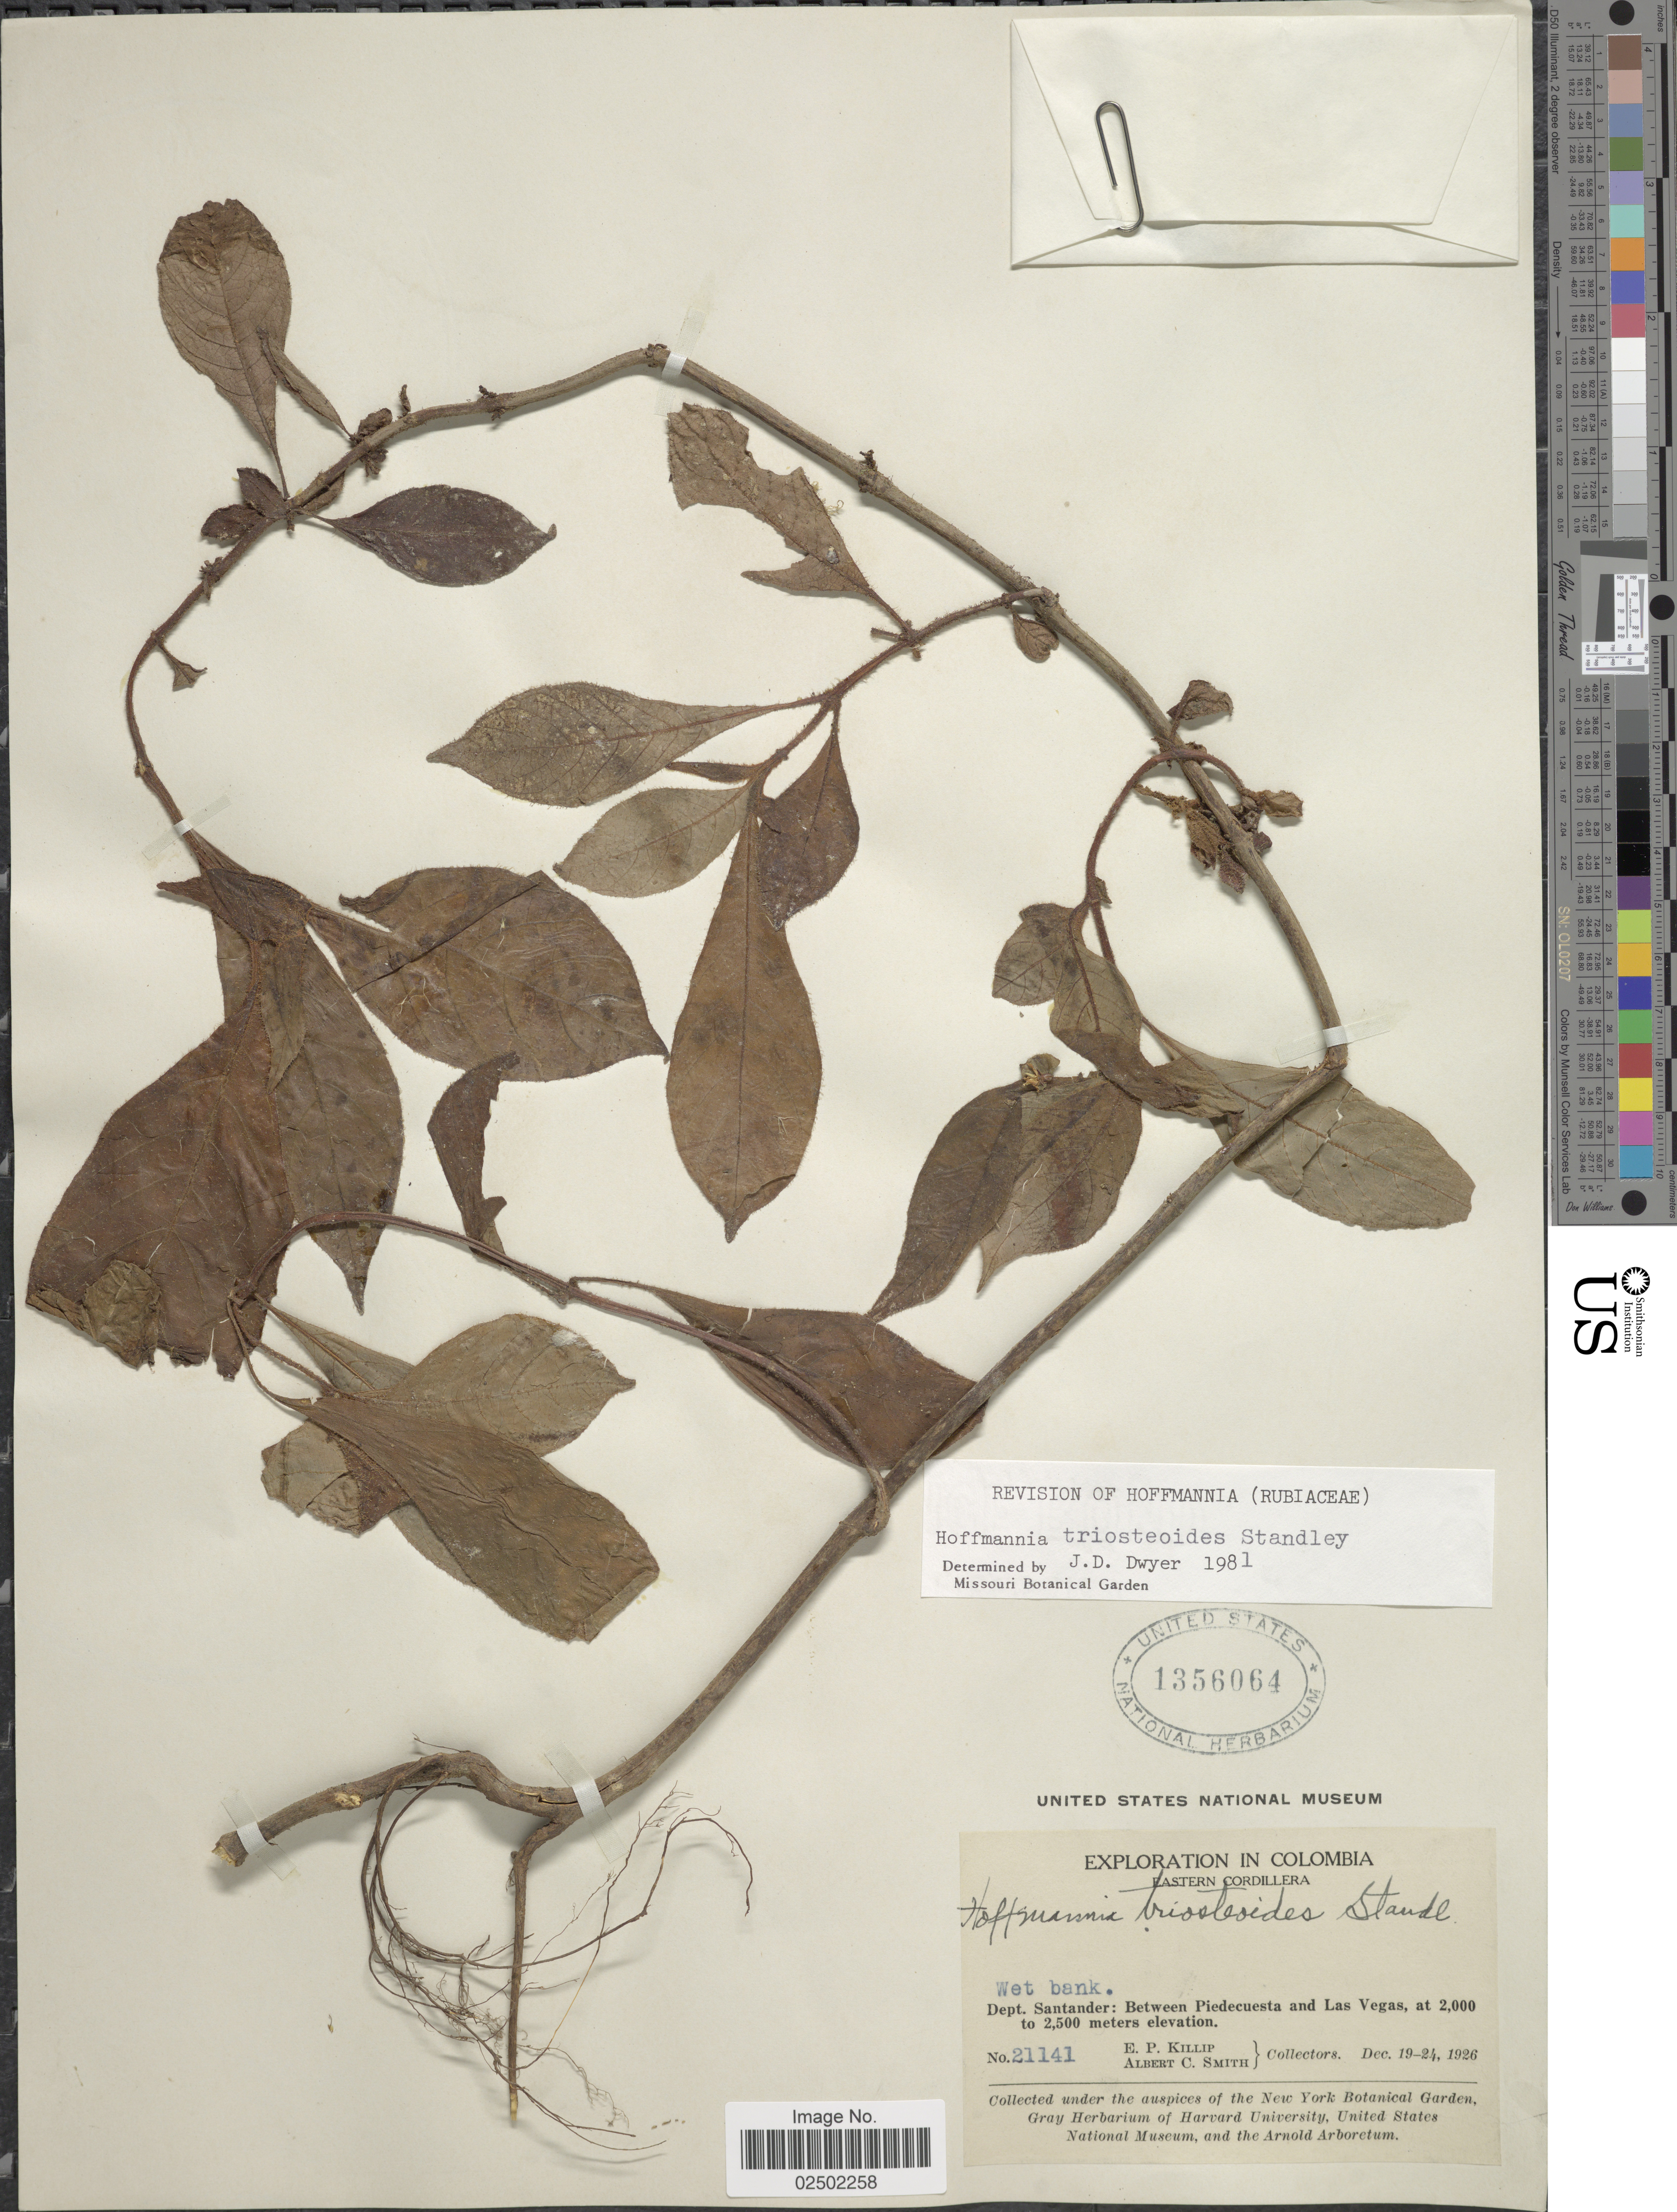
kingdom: Plantae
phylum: Tracheophyta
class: Magnoliopsida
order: Gentianales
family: Rubiaceae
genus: Hoffmannia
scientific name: Hoffmannia triosteoides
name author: Standl.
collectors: E. P. Killip & A. C. Smith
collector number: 21141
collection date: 1926-12-19/1926-12-24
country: Colombia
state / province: Santander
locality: Dept. Santander: Between Piedecuesta and Las Vegas, Eastern Cordillera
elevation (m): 2000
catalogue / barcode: US 1356064